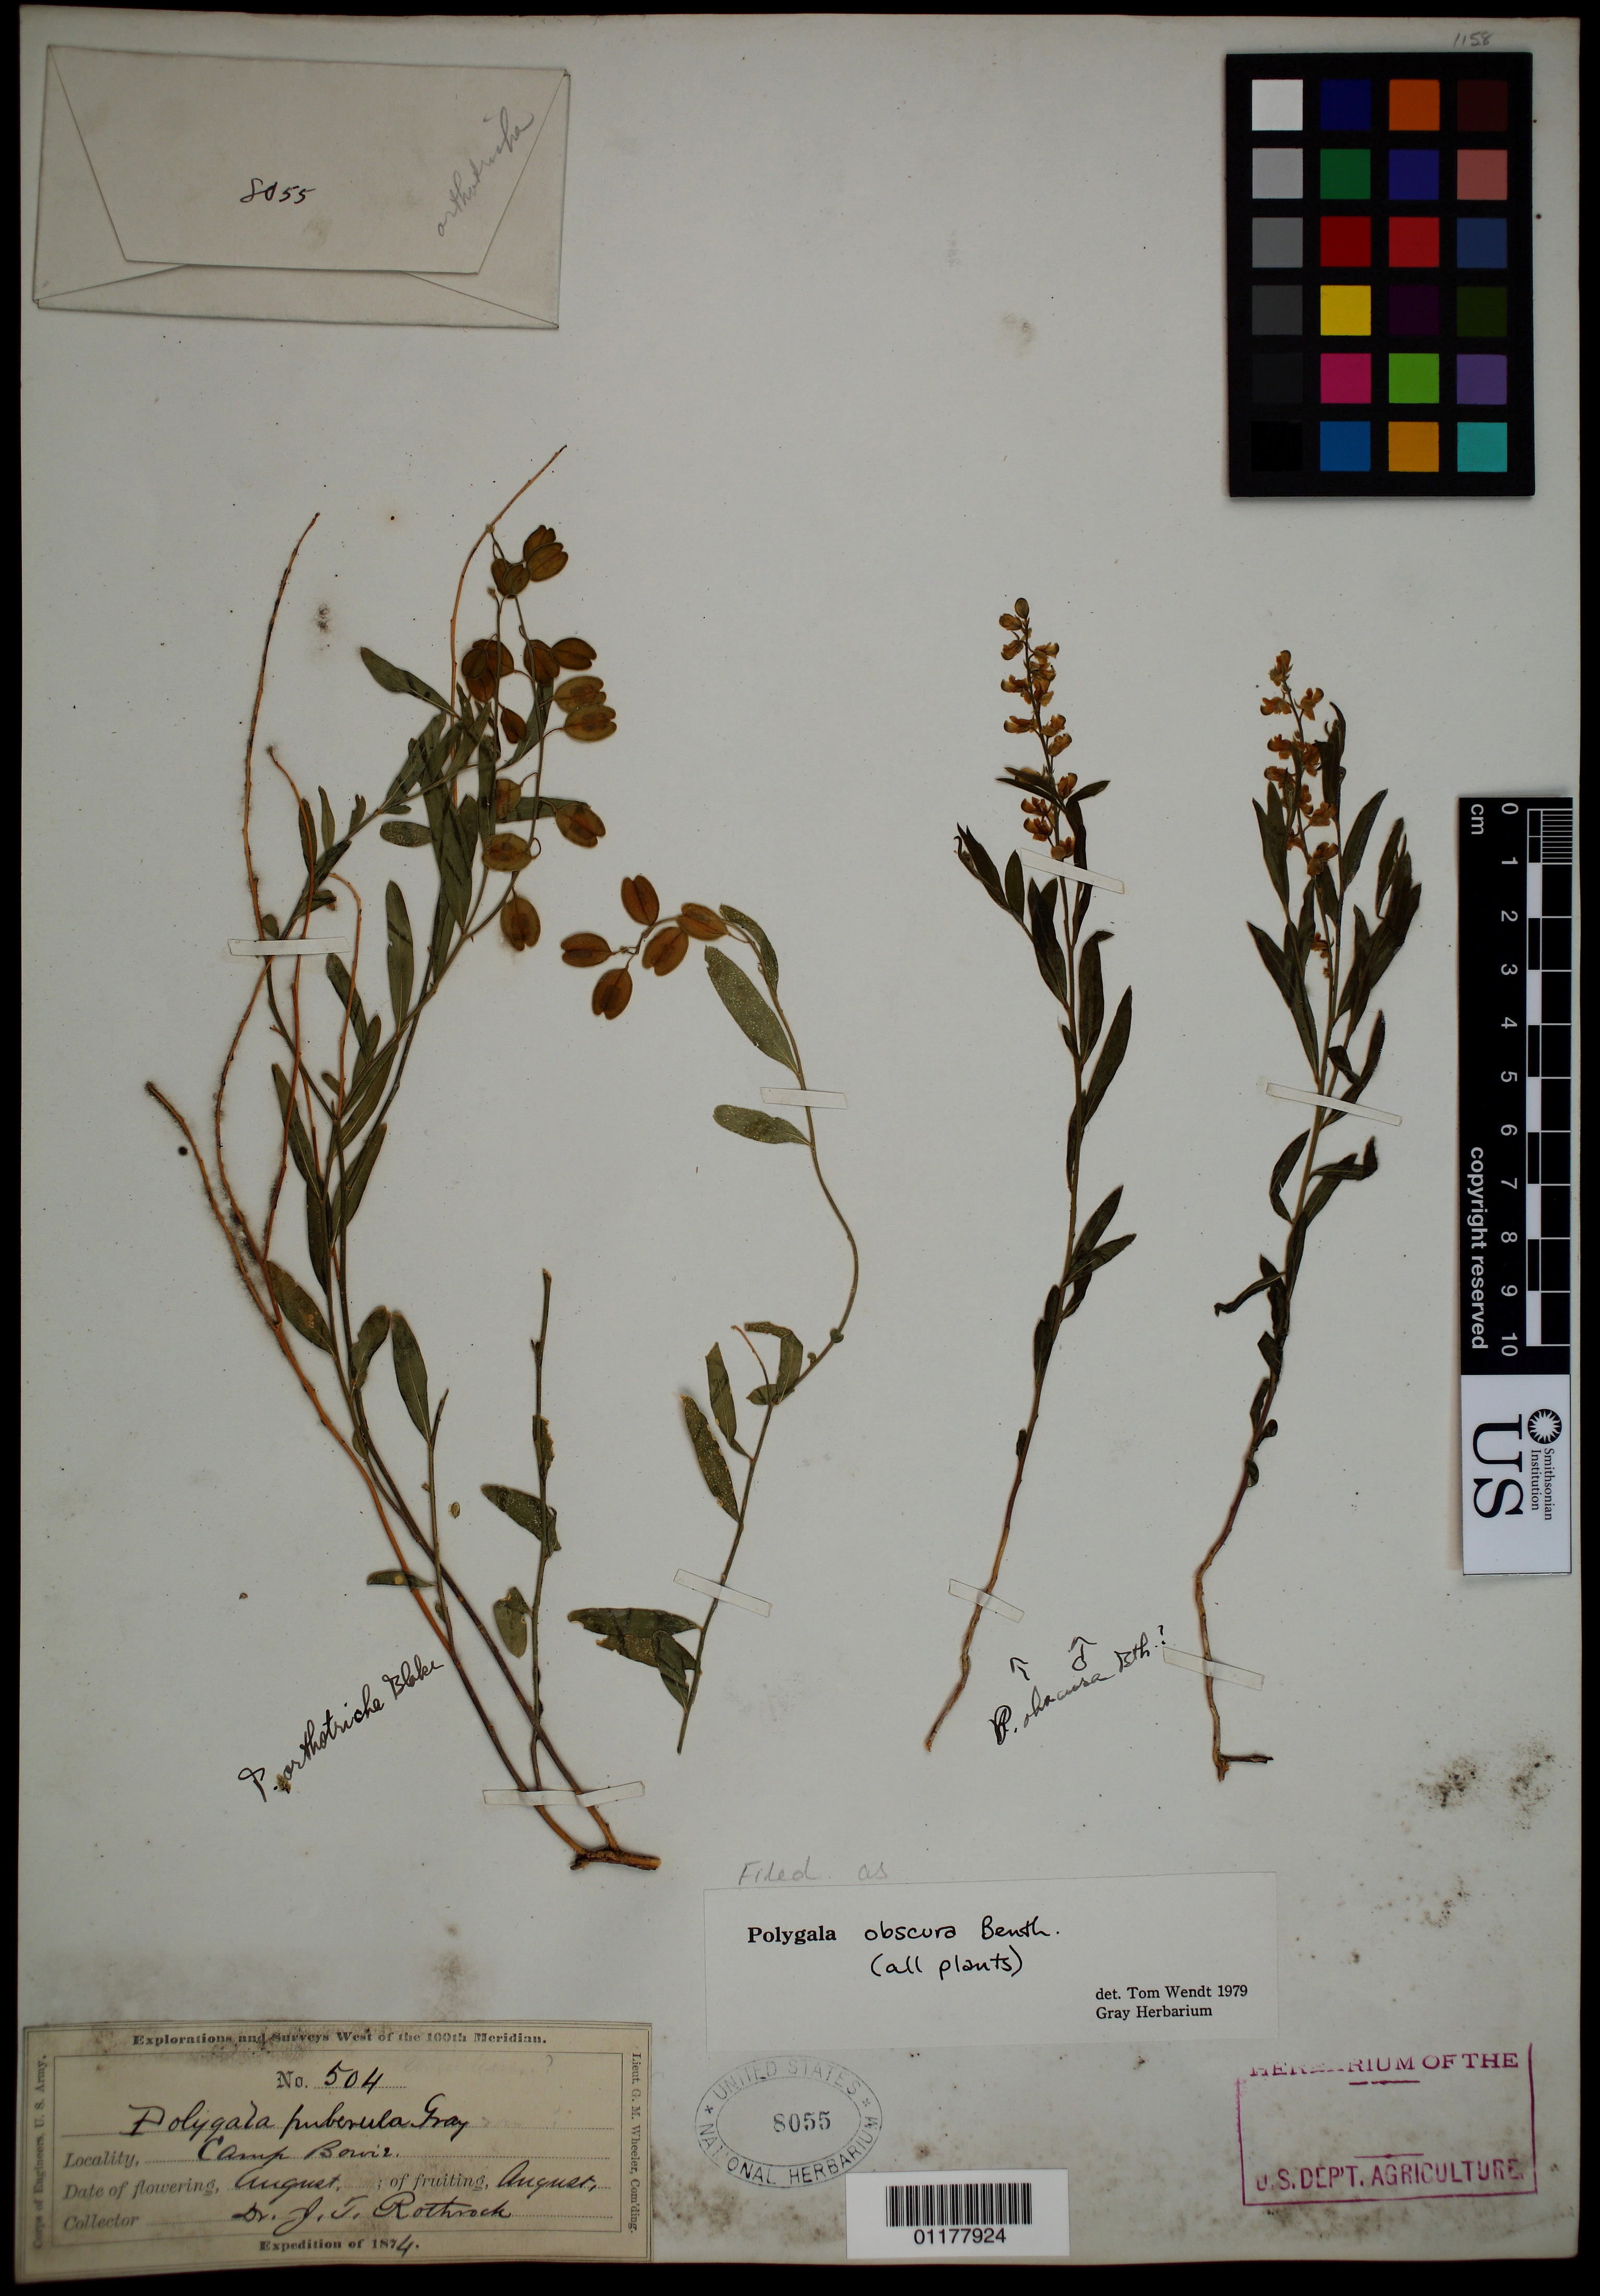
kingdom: Plantae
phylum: Tracheophyta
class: Magnoliopsida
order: Fabales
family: Polygalaceae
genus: Hebecarpa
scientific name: Hebecarpa obscura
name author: (Benth.) J.R. Abbott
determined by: Strong, Mark T., (BOT), Smithsonian Institution - National Museum of Natural History (UNITED STATES)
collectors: J. T. Rothrock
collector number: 504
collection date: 1874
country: United States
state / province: Texas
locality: Camp Bowie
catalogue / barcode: US 8055